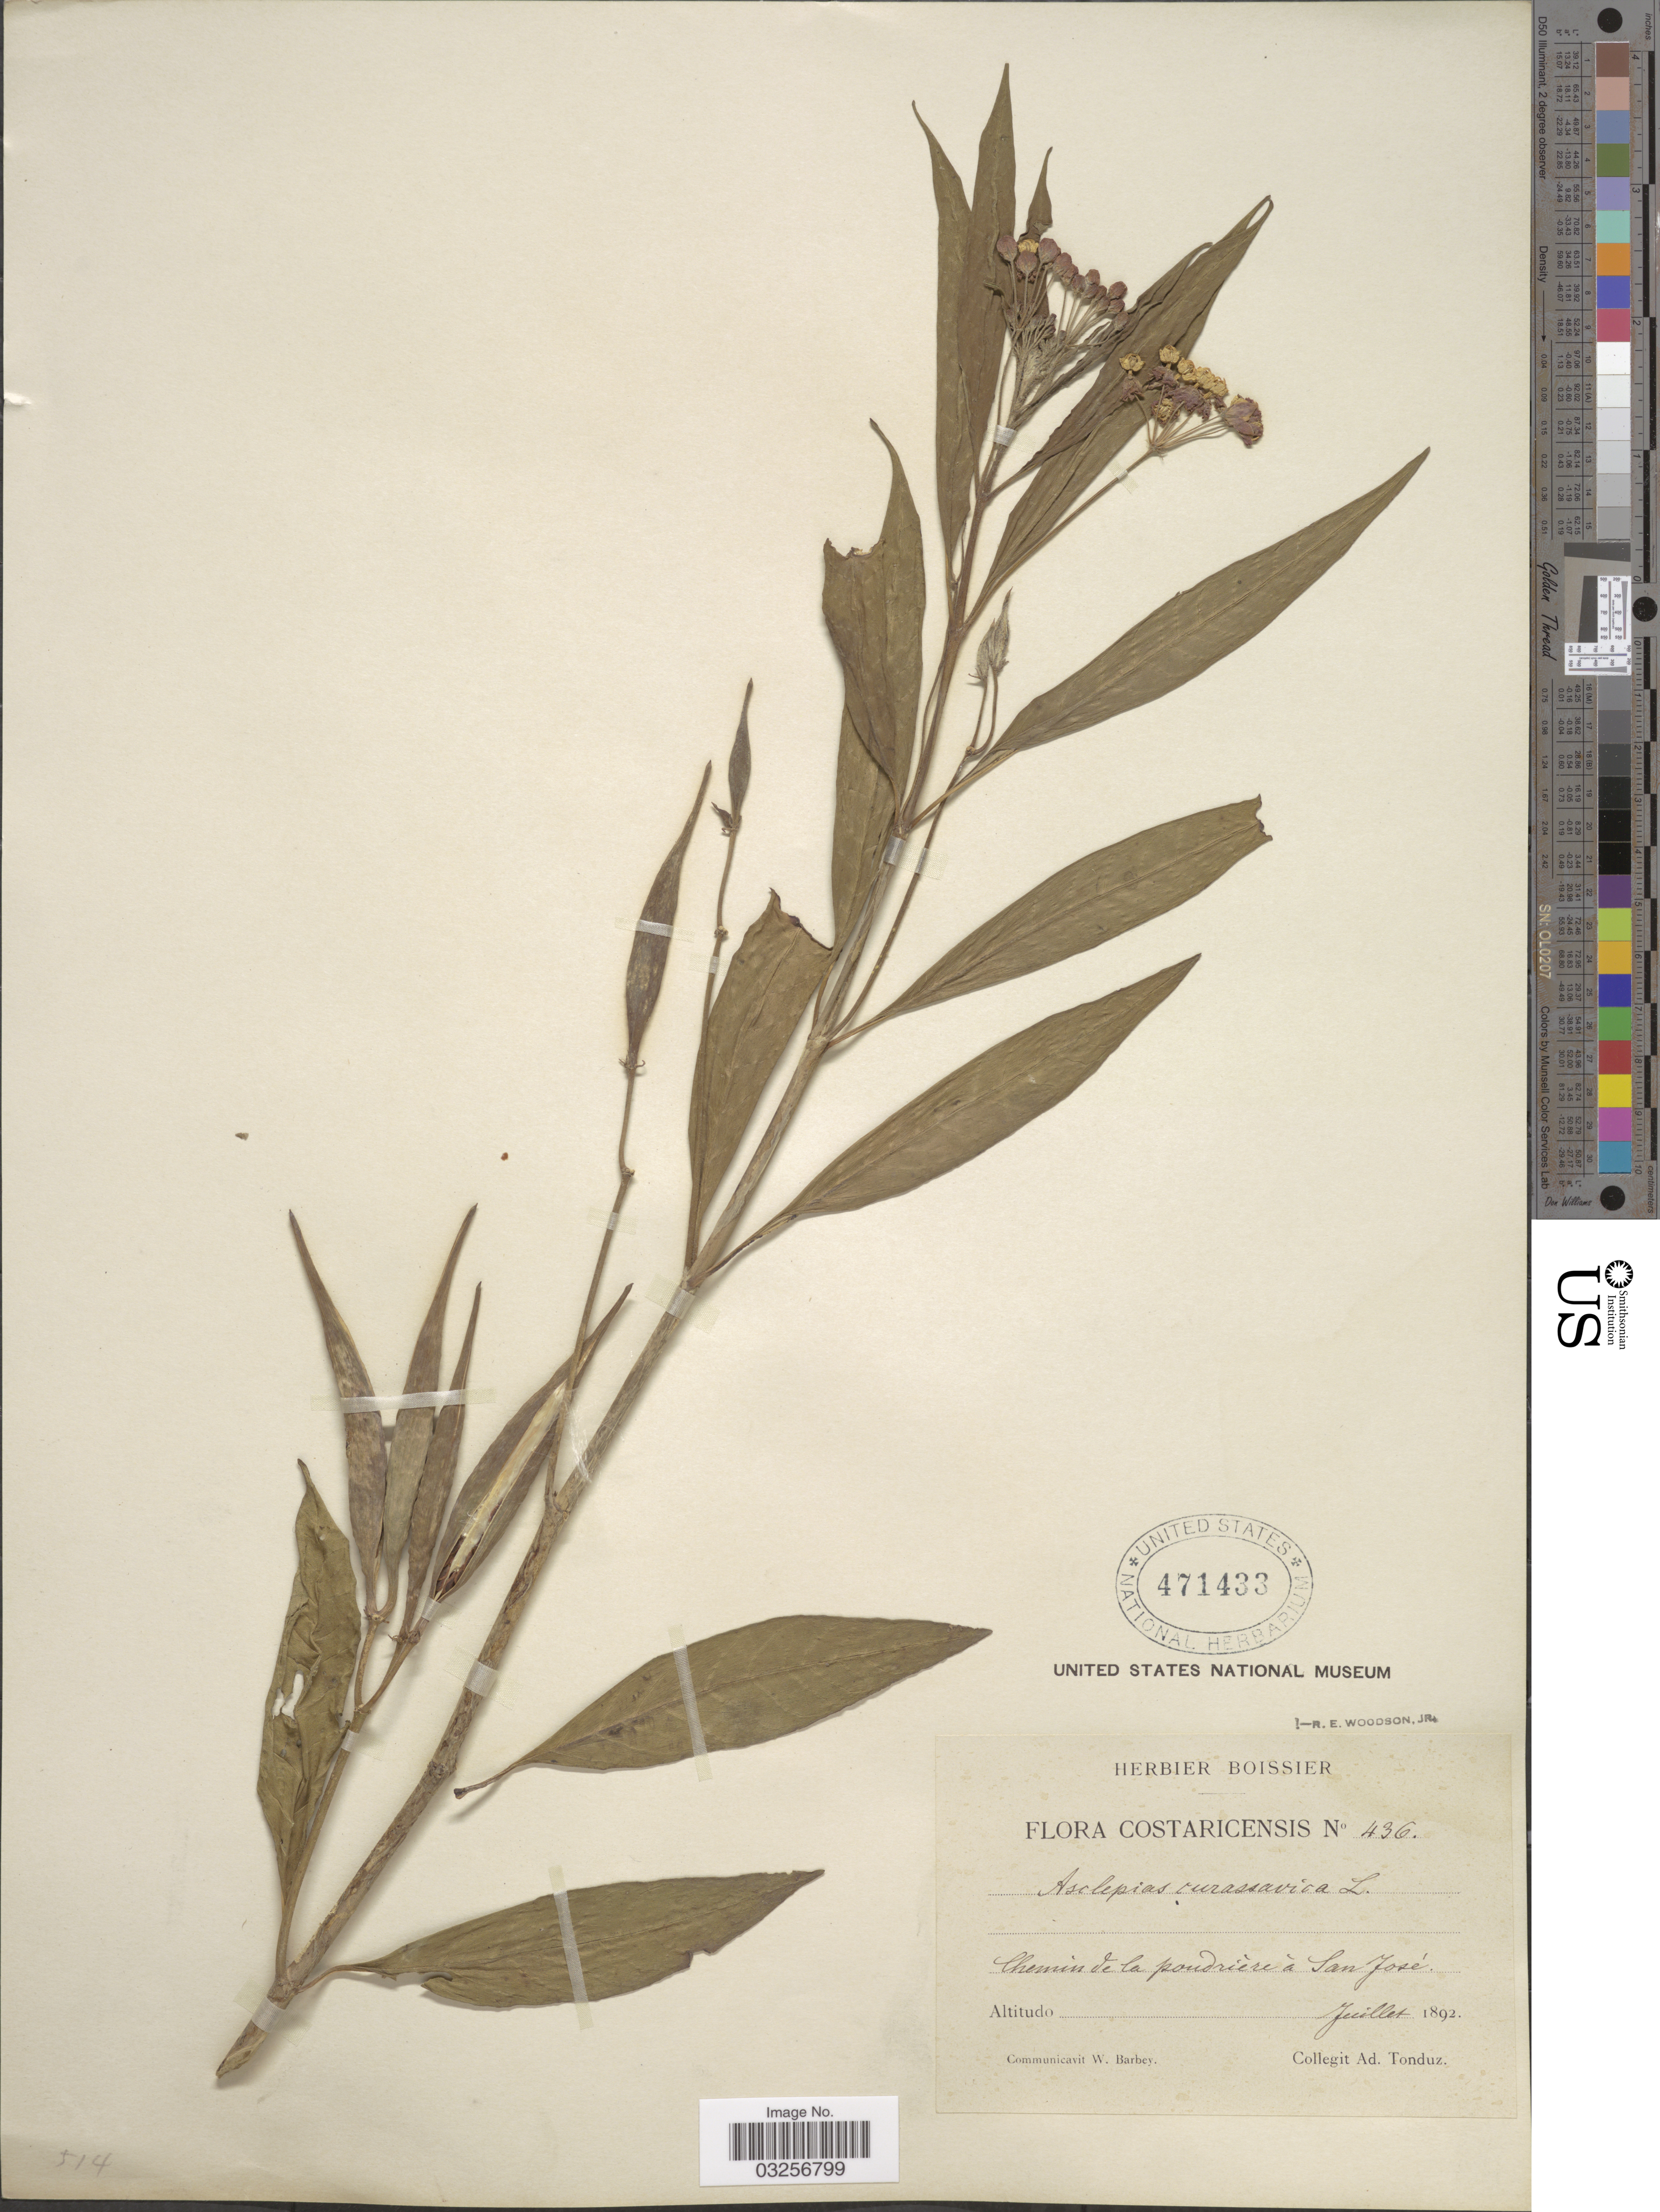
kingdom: Plantae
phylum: Tracheophyta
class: Magnoliopsida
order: Gentianales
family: Apocynaceae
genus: Asclepias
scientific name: Asclepias curassavica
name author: L.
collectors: A. Tonduz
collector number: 436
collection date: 1892-07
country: Costa Rica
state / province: San José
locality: Chemin de la pondrière à San José.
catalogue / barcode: US 471433